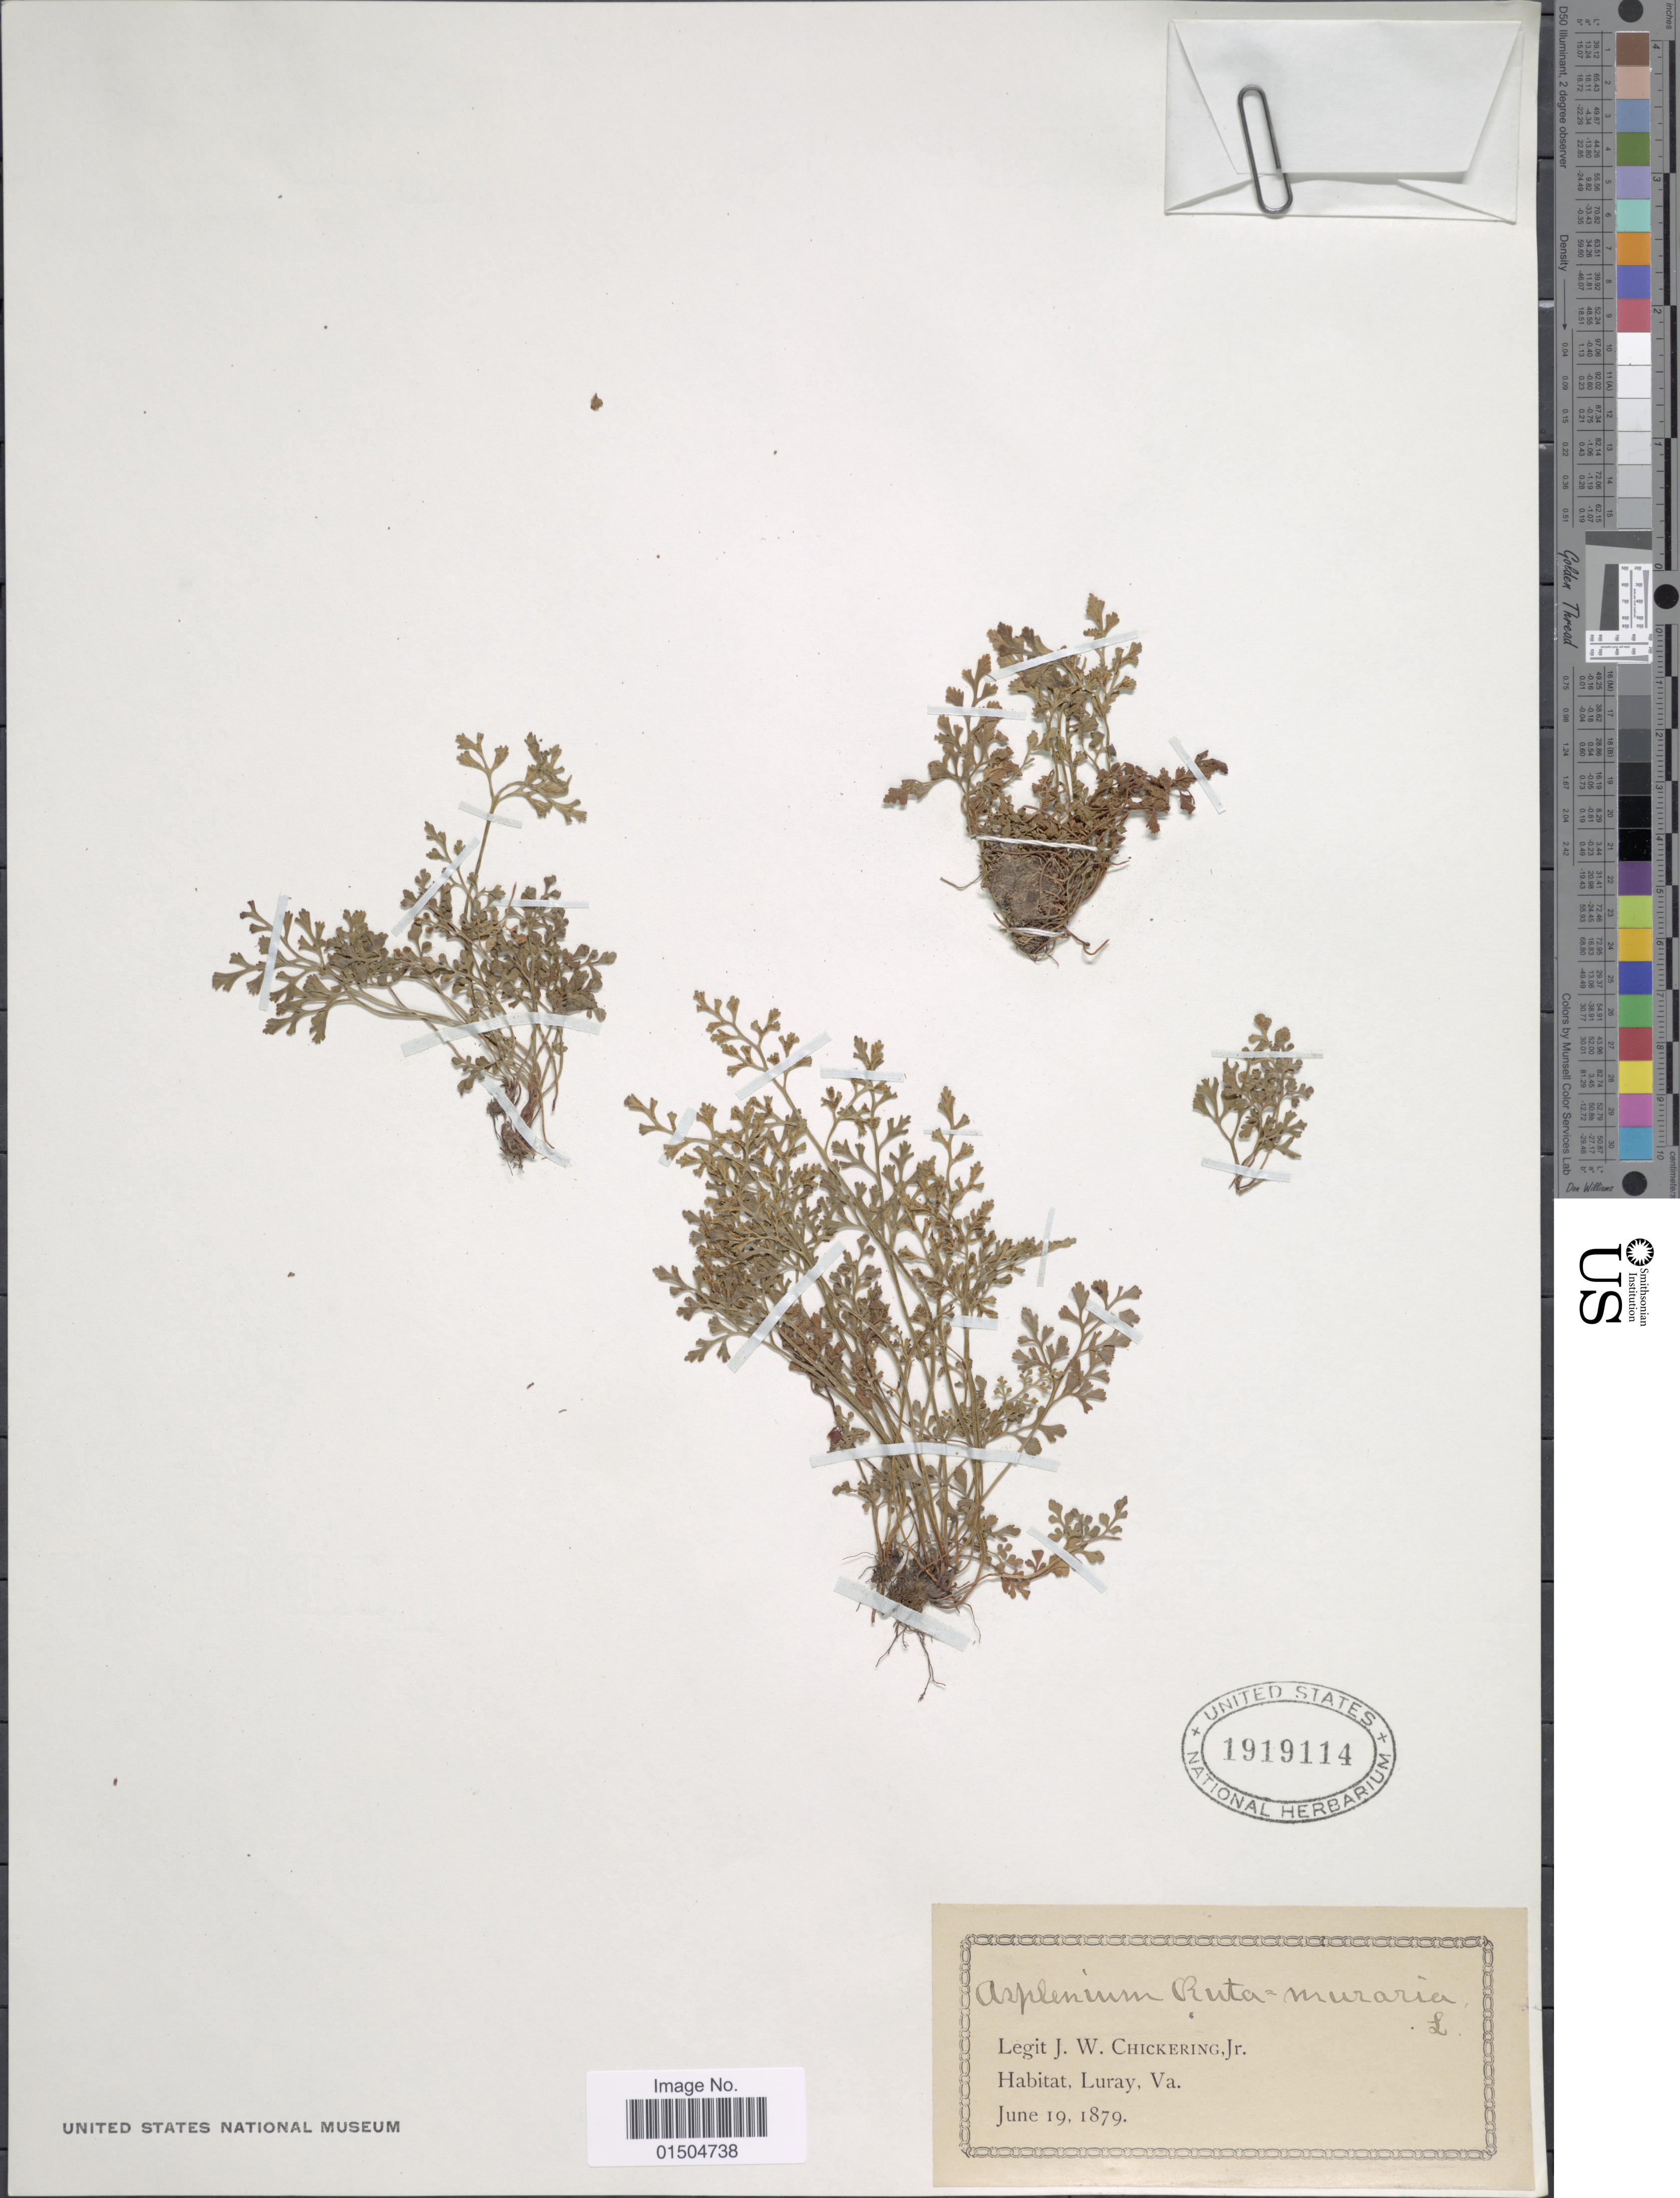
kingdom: Plantae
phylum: Tracheophyta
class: Polypodiopsida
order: Polypodiales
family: Aspleniaceae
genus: Asplenium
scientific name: Asplenium ruta-muraria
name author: L.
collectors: J. W. Chickering Jr.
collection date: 1879-06-19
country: United States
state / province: Virginia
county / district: Page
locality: Luray.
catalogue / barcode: US 1919114